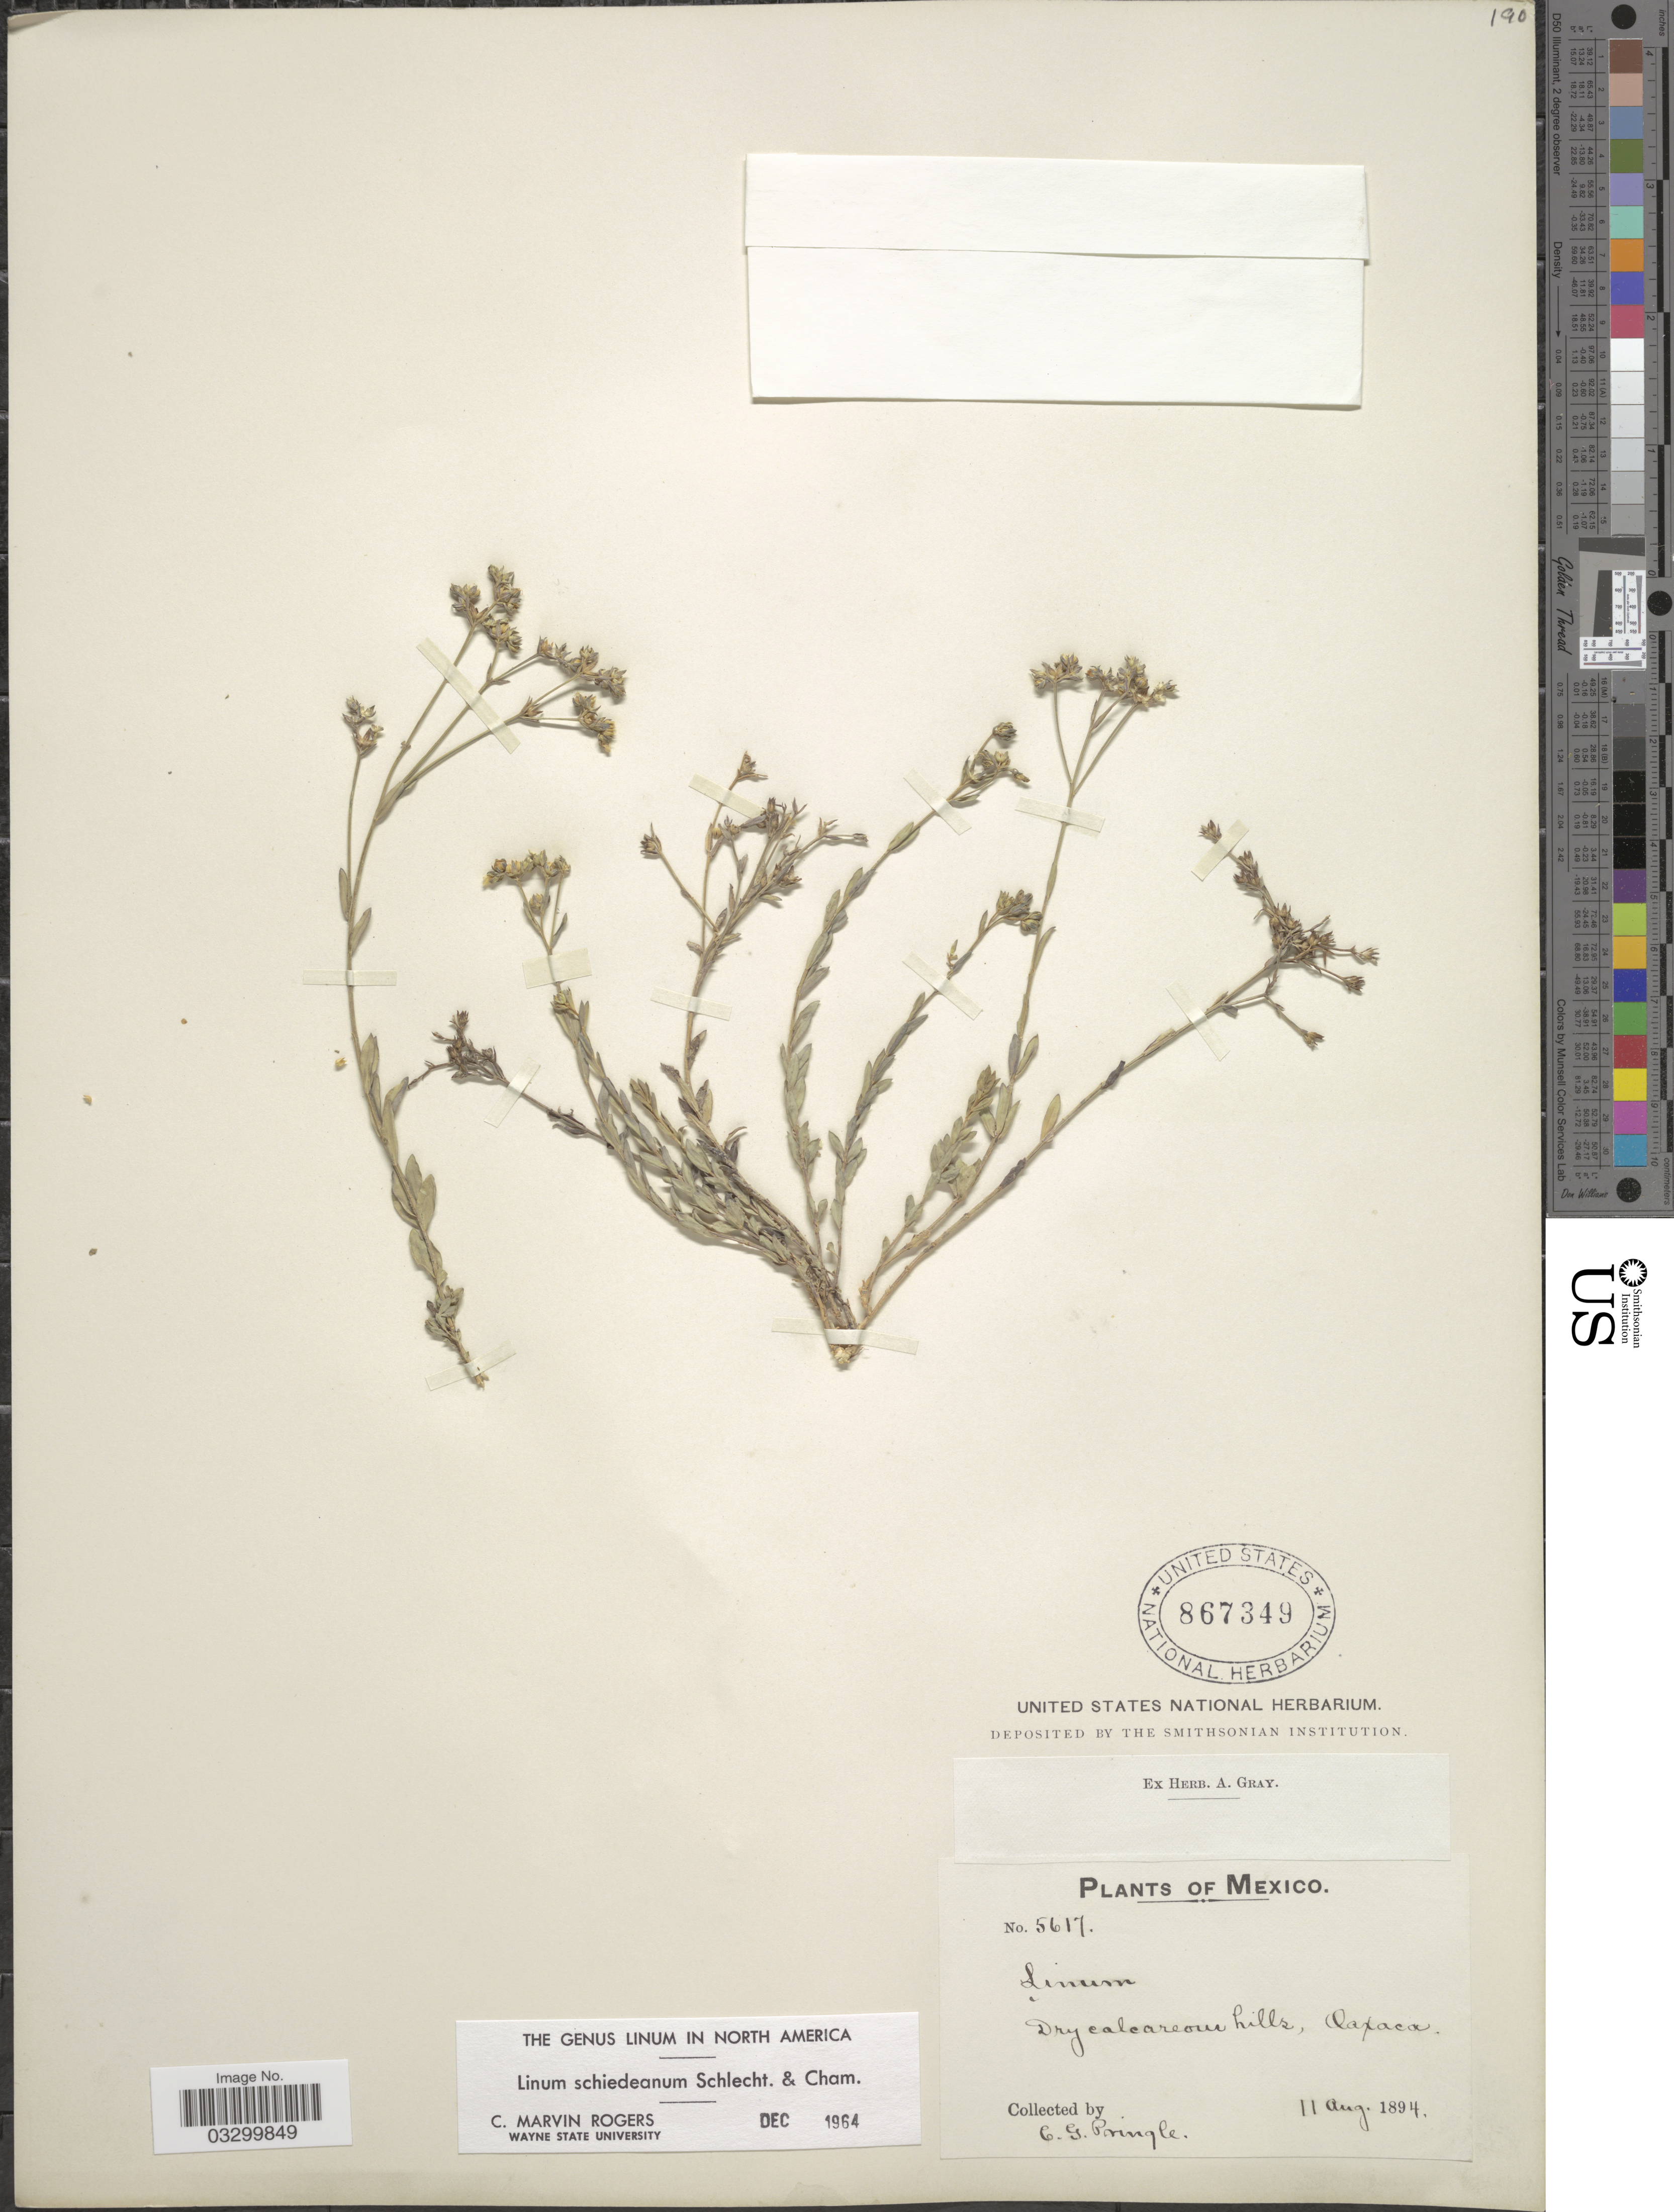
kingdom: Plantae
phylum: Tracheophyta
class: Magnoliopsida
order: Malpighiales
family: Linaceae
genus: Linum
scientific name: Linum schiedeanum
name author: Schltdl. & Cham.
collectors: C. G. Pringle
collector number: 5617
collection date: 1894-08-11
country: Mexico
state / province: Oaxaca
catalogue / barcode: US 867349